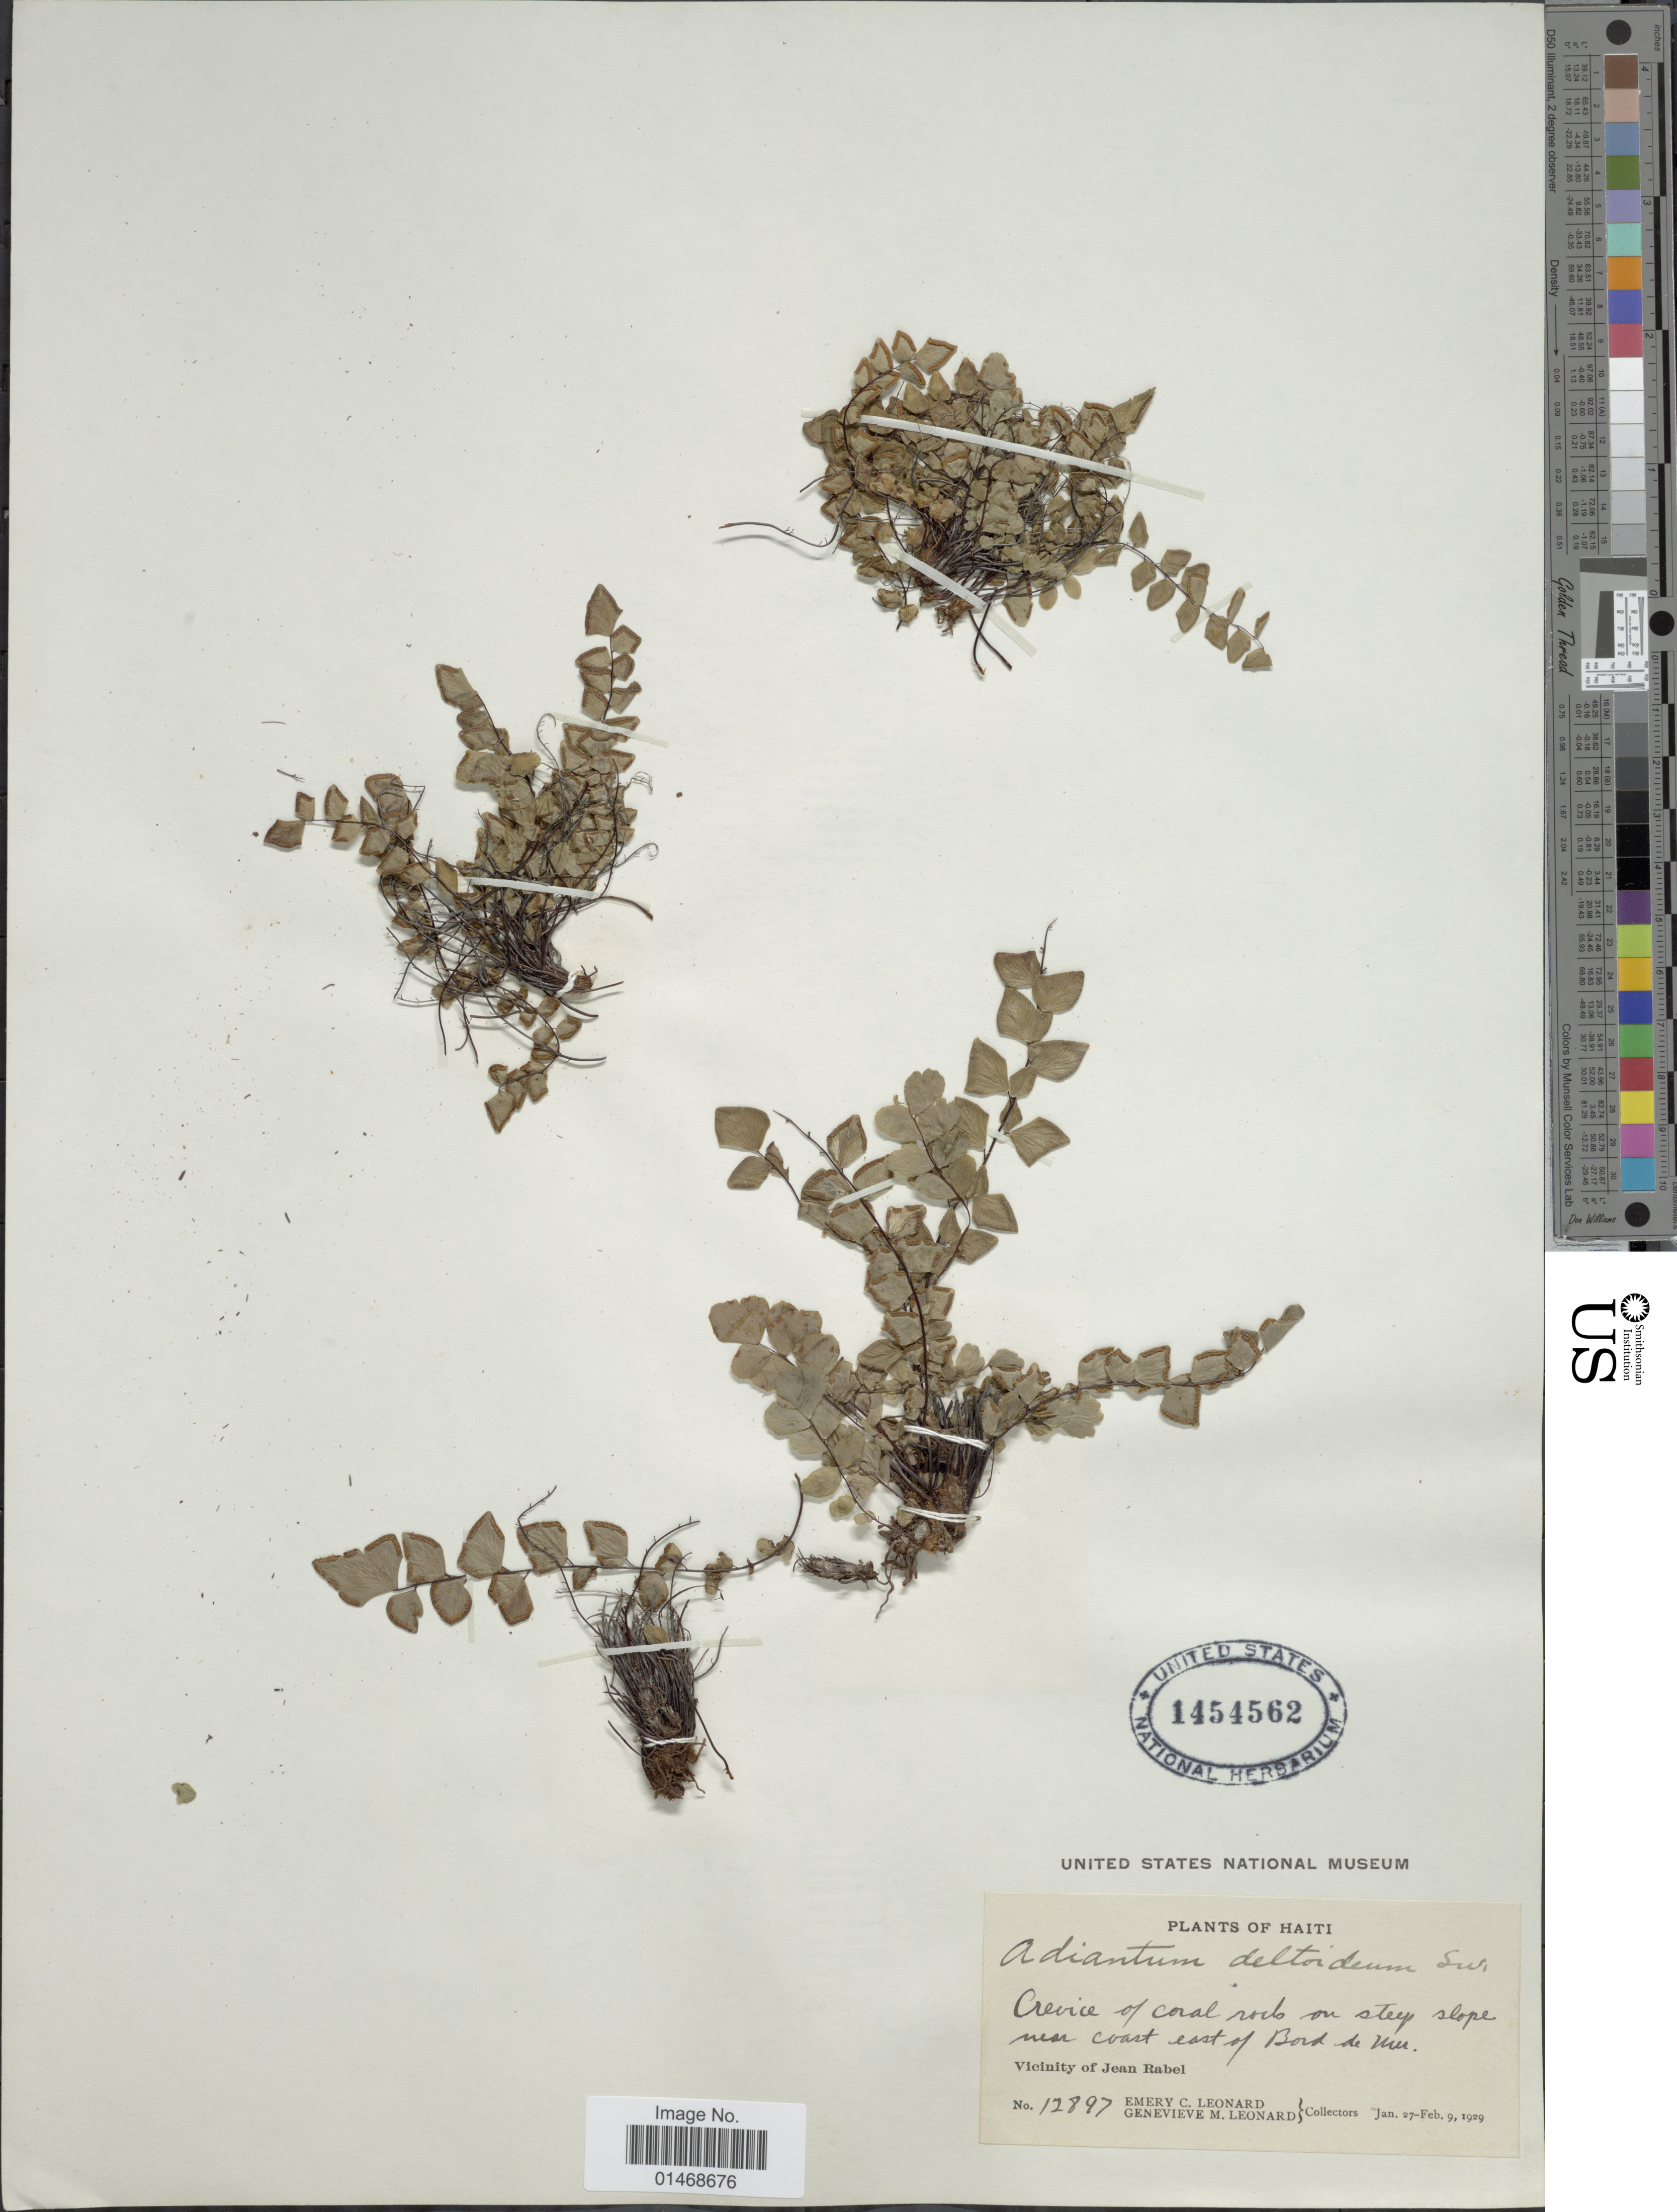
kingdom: Plantae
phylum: Tracheophyta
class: Polypodiopsida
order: Polypodiales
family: Pteridaceae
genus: Adiantum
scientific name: Adiantum deltoideum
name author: Sw.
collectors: E. C. Leonard & G. M. Leonard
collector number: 12897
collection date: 1929-01-27/1929-02-09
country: Haiti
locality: Crevices of coral rocks on steep slope near coast east of Bor de Uur, Vicibnity of Jean Rabel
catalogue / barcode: US 1454562